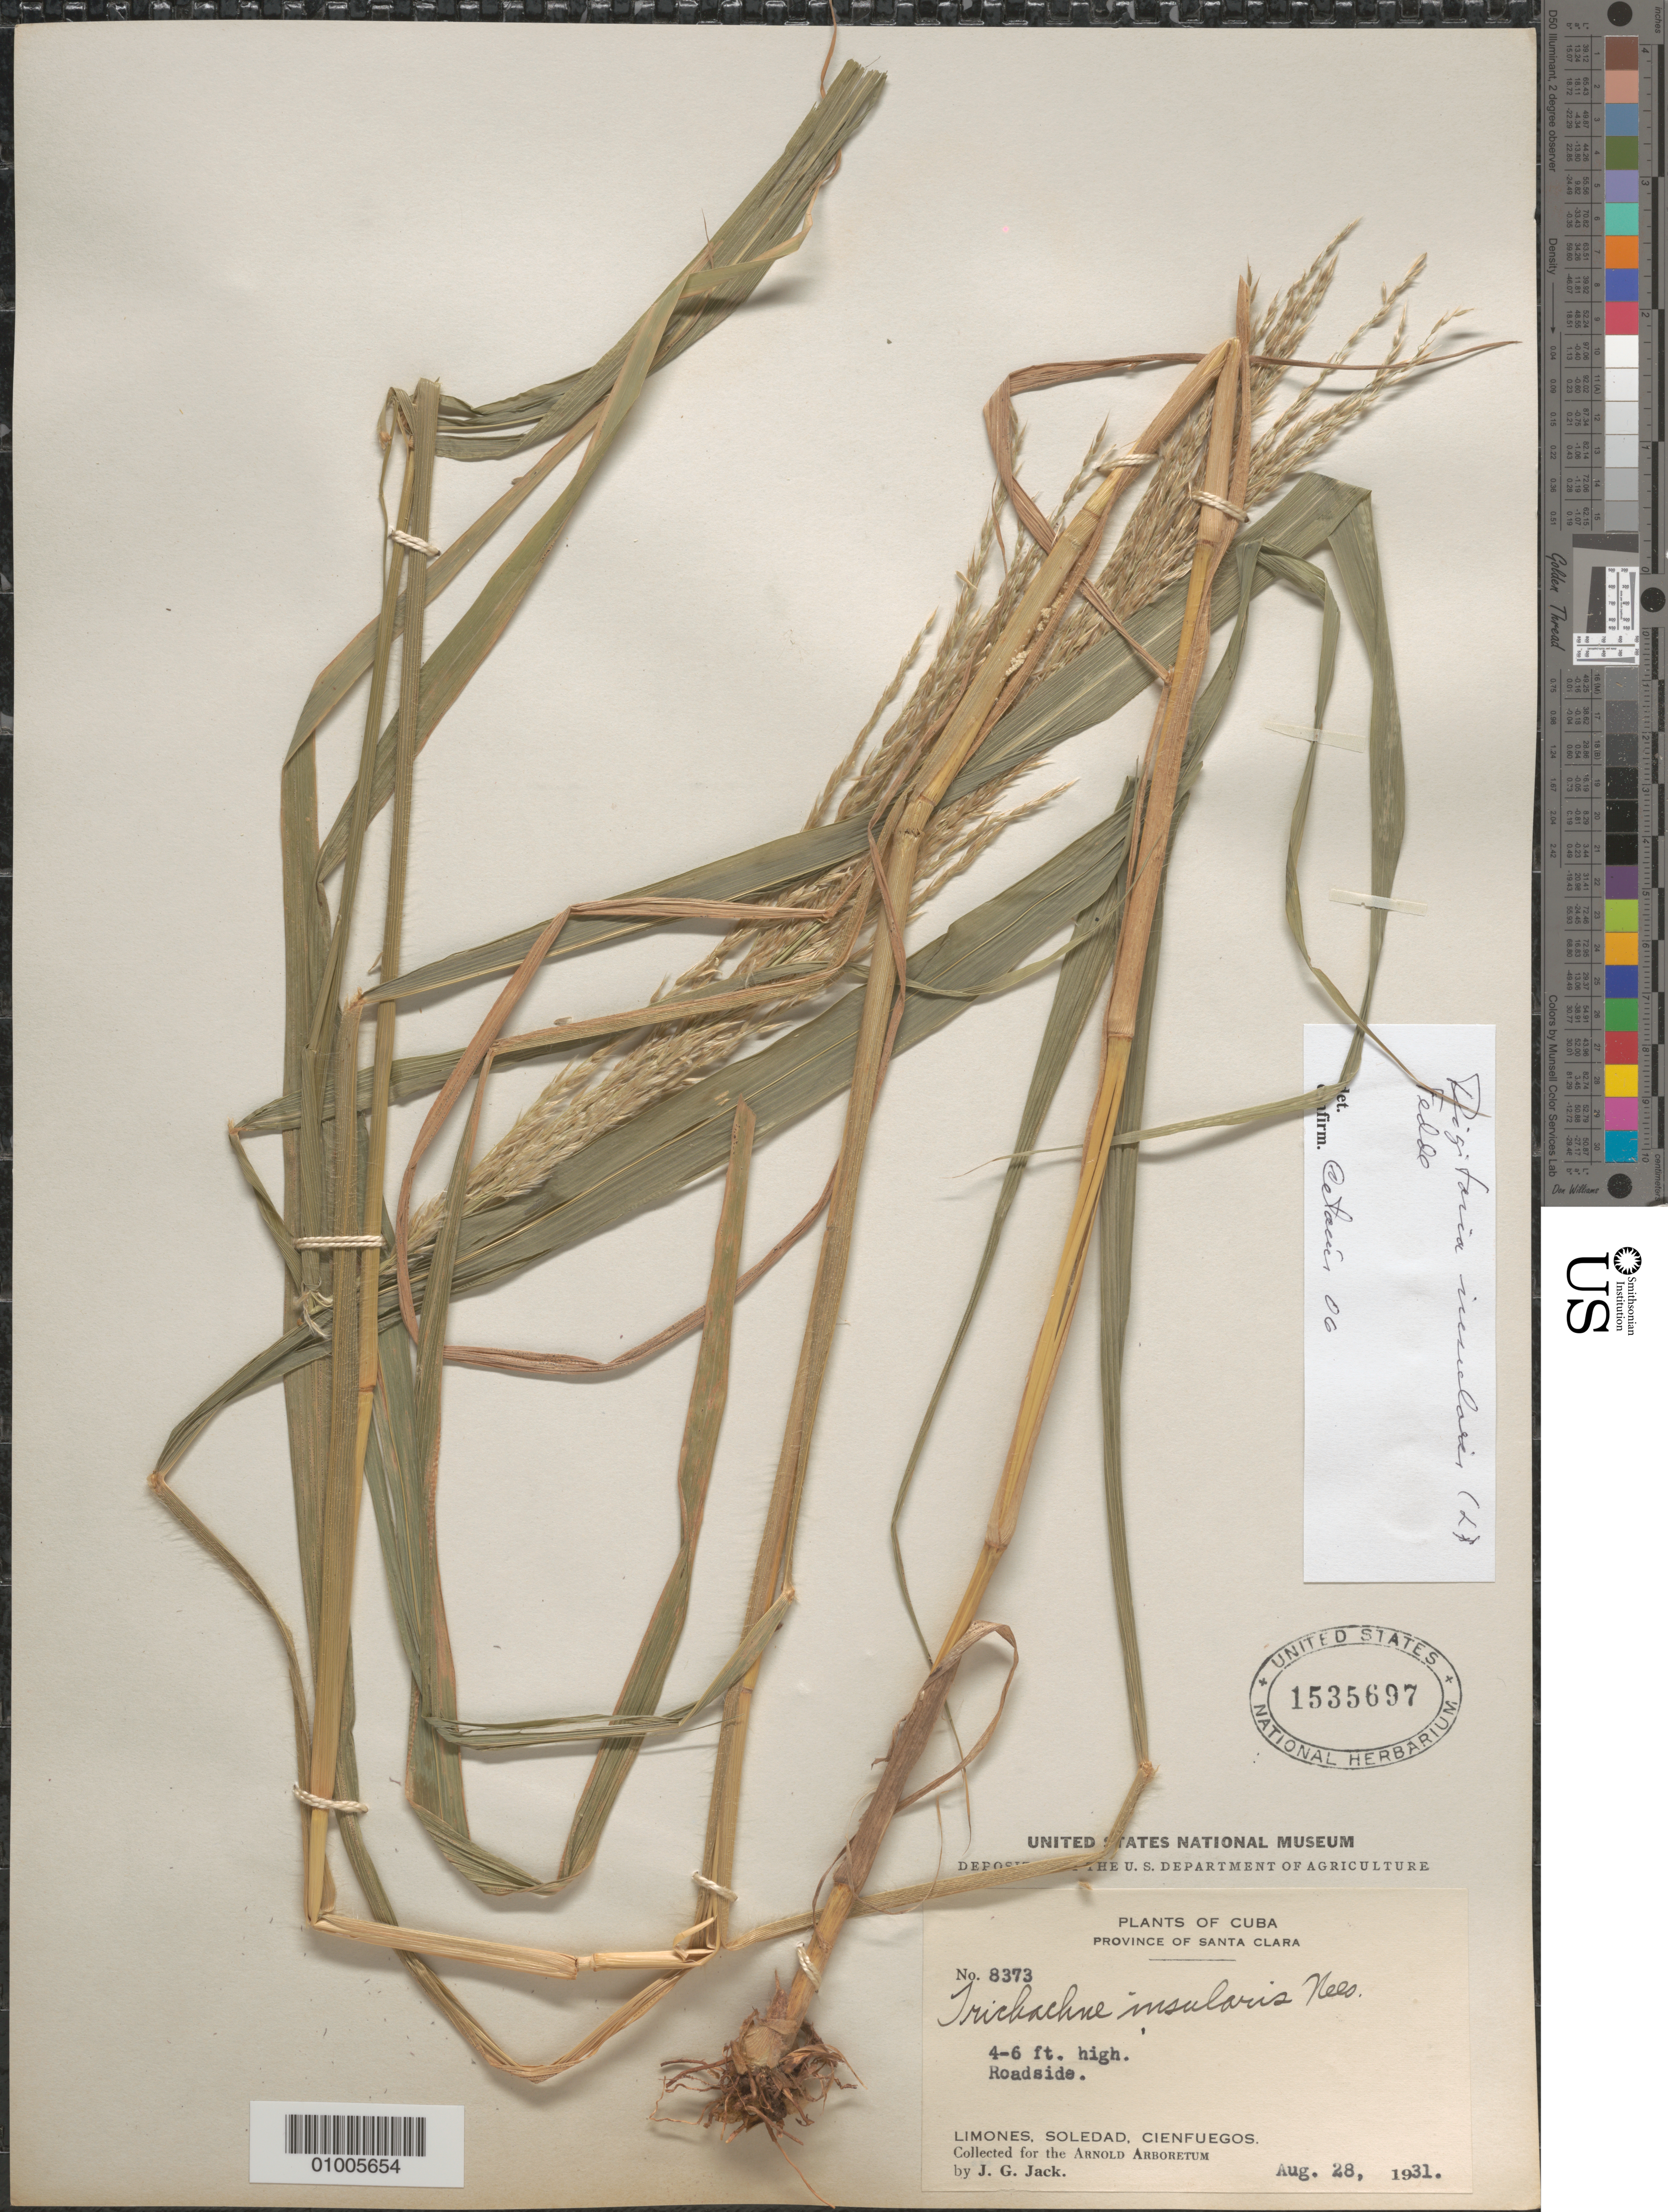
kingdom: Plantae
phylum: Tracheophyta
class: Liliopsida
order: Poales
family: Poaceae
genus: Digitaria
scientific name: Digitaria insularis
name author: (L.) Mez ex Ekman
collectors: J. G. Jack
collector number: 8373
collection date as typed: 28 Aug 1931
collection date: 1931-08-28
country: Cuba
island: Cuba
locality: Roadside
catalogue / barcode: US 1535697